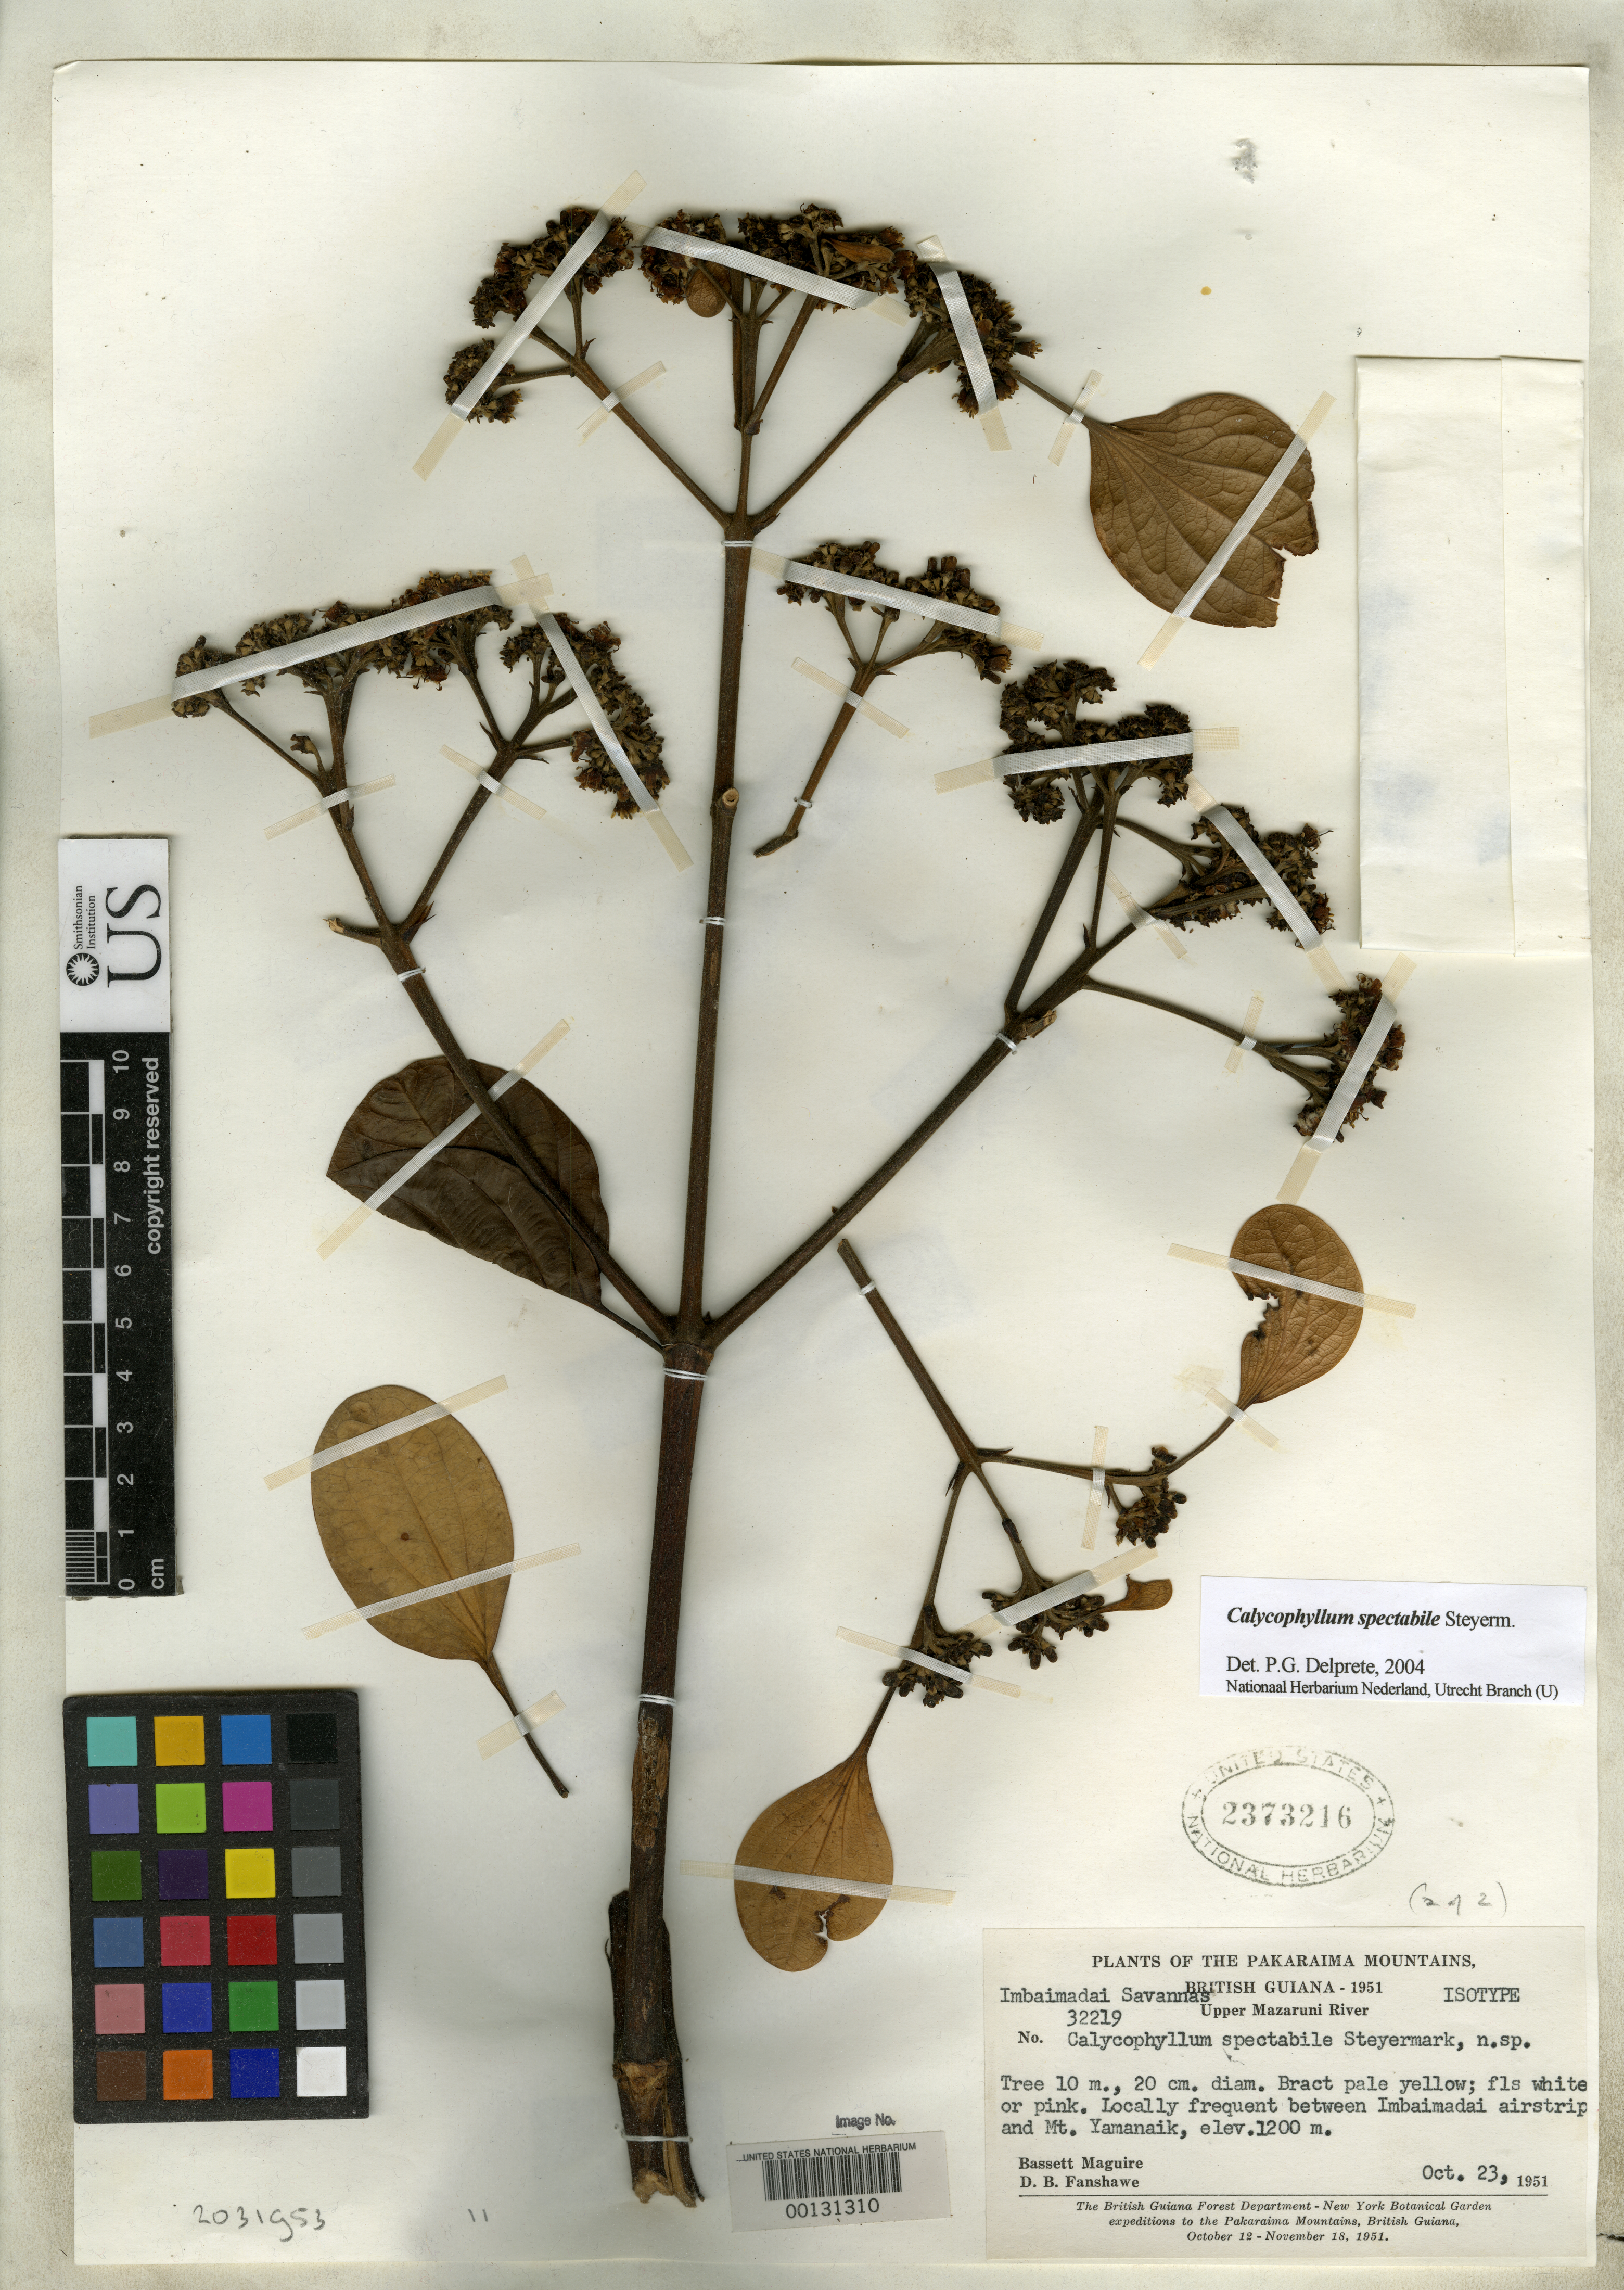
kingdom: Plantae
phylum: Tracheophyta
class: Magnoliopsida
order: Gentianales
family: Rubiaceae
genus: Calycophyllum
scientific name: Calycophyllum spectabile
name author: Steyerm.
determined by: Delprete, P. G., Herb. de Guyane Cay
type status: Isotype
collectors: B. Maguire & D. B. Fanshawe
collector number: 32219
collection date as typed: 23 Oct 1951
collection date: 1951-10-23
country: Guyana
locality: Upper Mazaruni River basin, Imbaimadai airstrip & Mt. Yamanaik.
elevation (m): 1200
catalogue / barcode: US 2373216